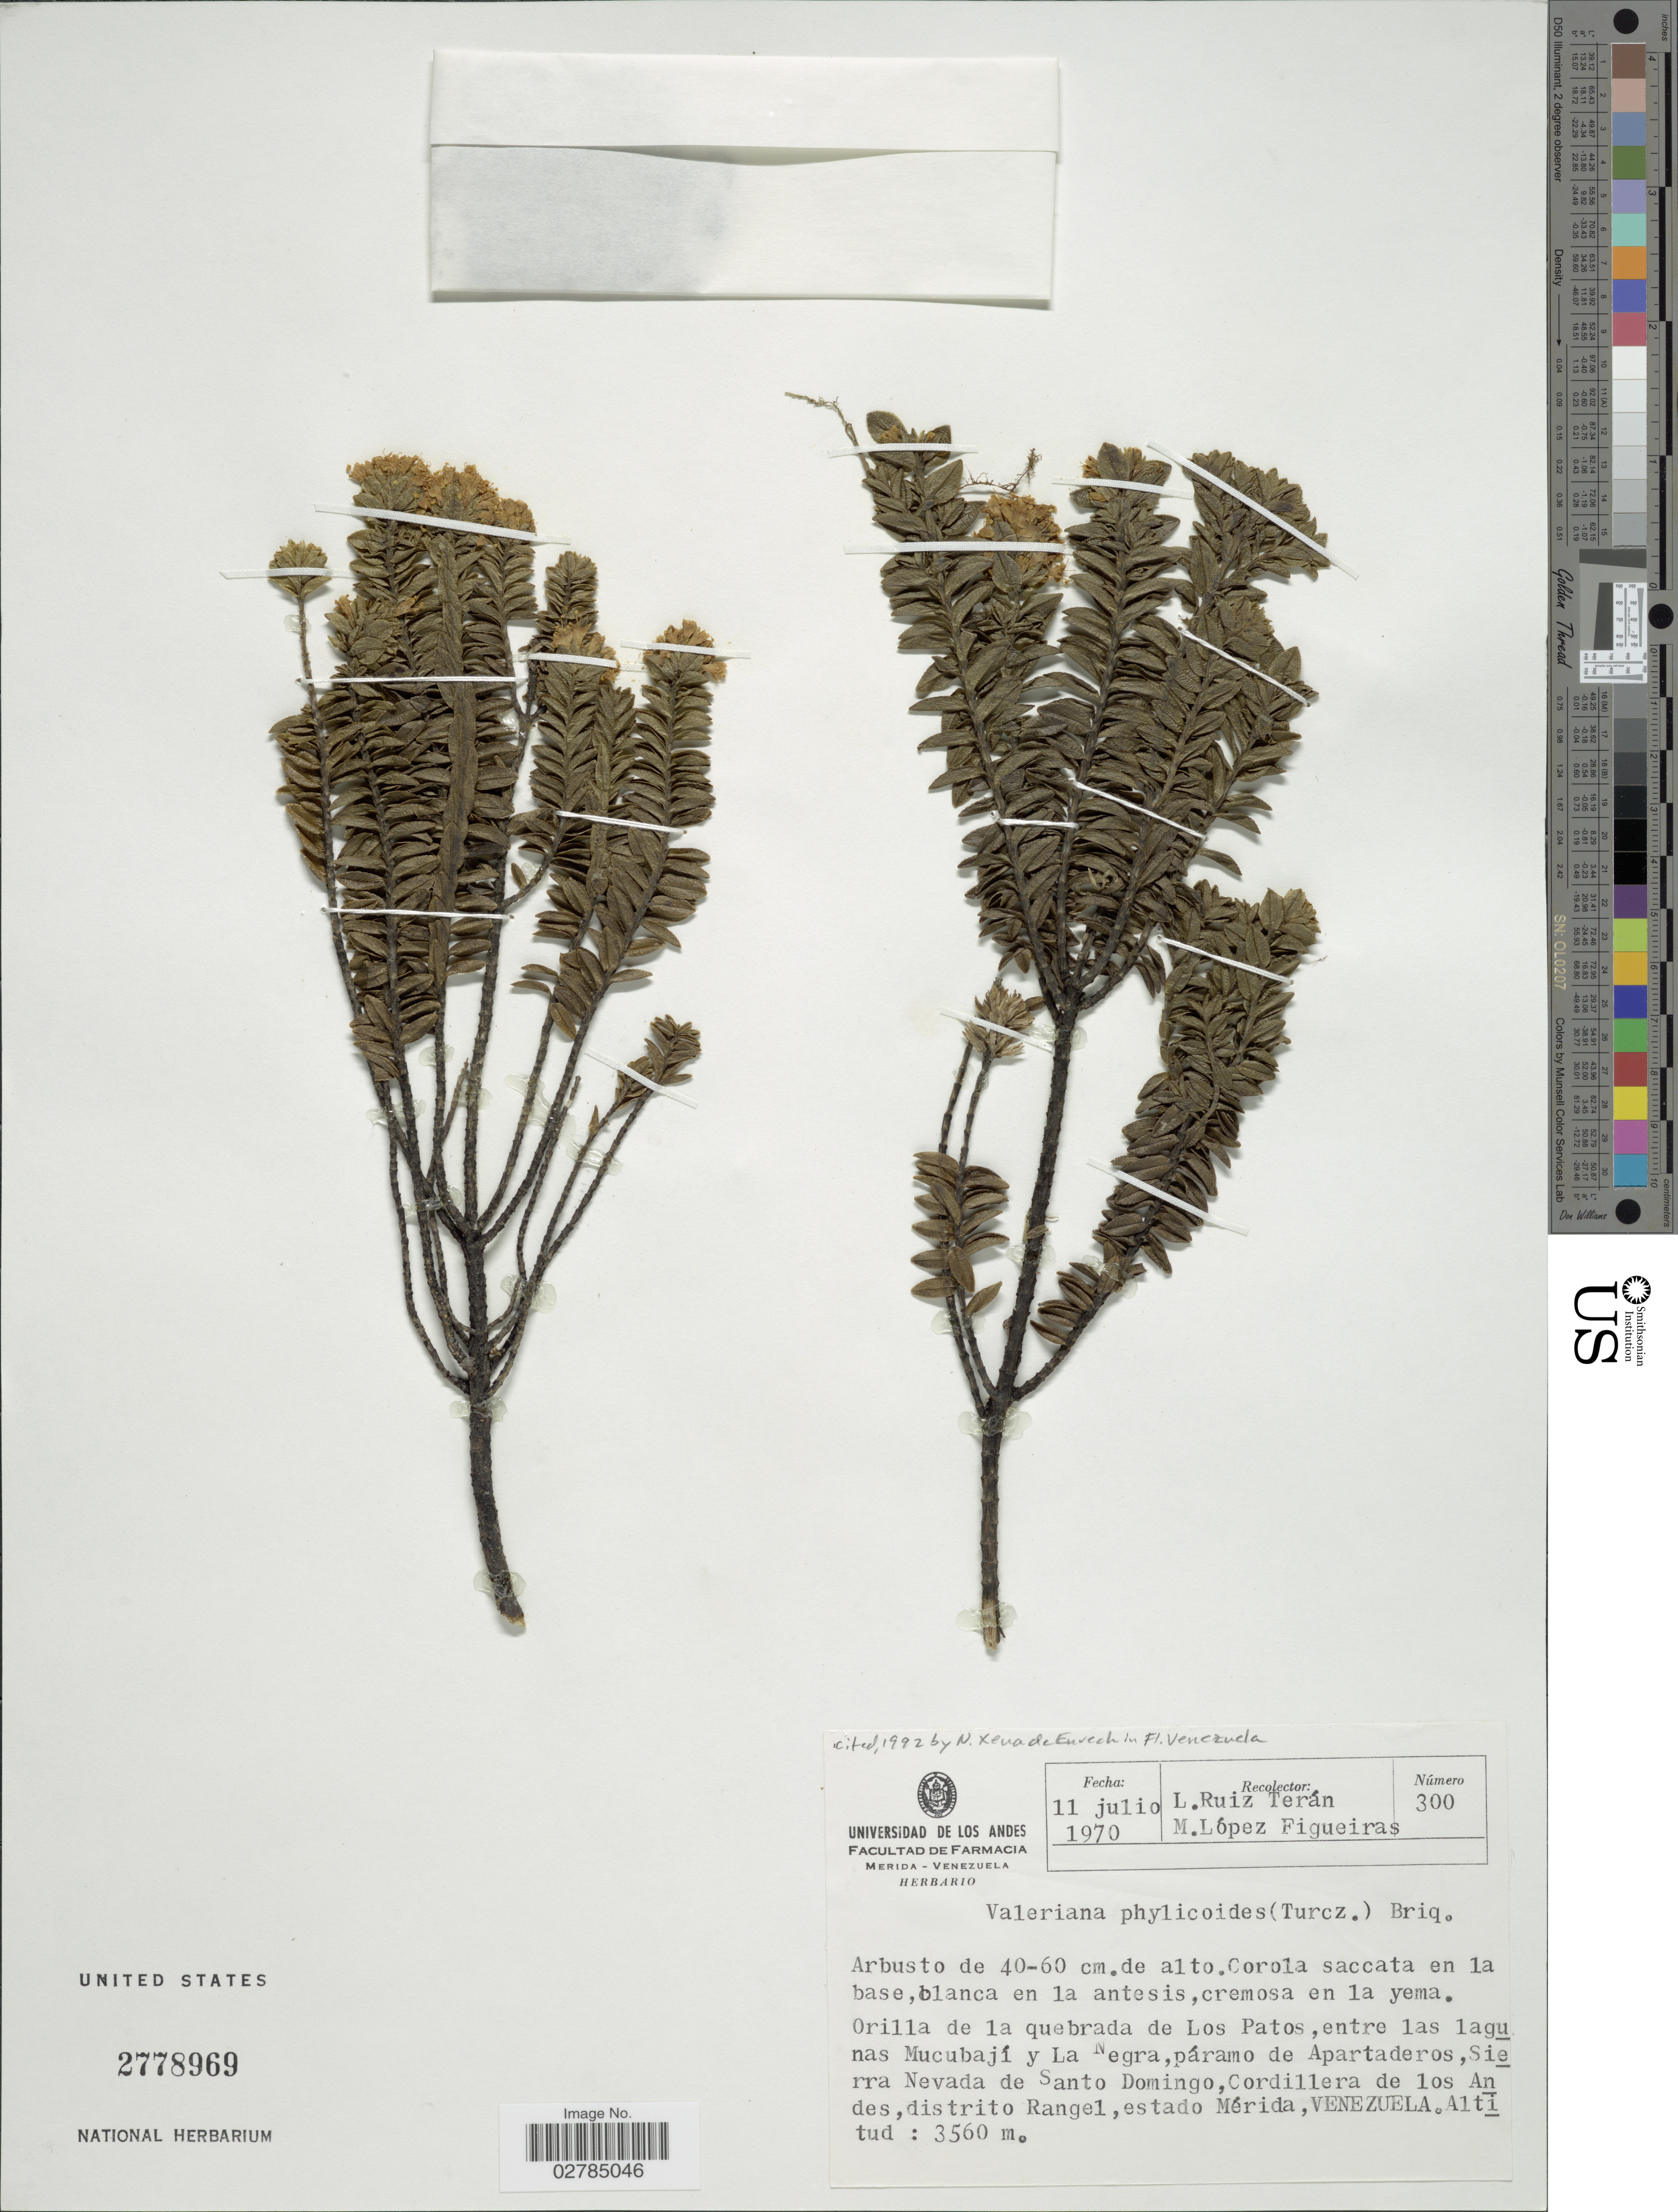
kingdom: Plantae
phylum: Tracheophyta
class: Magnoliopsida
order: Dipsacales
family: Caprifoliaceae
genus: Valeriana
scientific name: Valeriana phylicoides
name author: (Turcz.) Briq.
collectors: L. E. Ruíz-Terán & M. López Figueiras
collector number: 300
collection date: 1970-07-11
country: Venezuela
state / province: Mérida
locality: Orilla de la quebrada de Los Patos, entre las lagunas Mucubaji y la Negra, páramo de Apartaderos, Sierra Nevada de Santo Domingo, Cordillera de los Andes, distrito Rangel.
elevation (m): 3560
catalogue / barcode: US 2778969